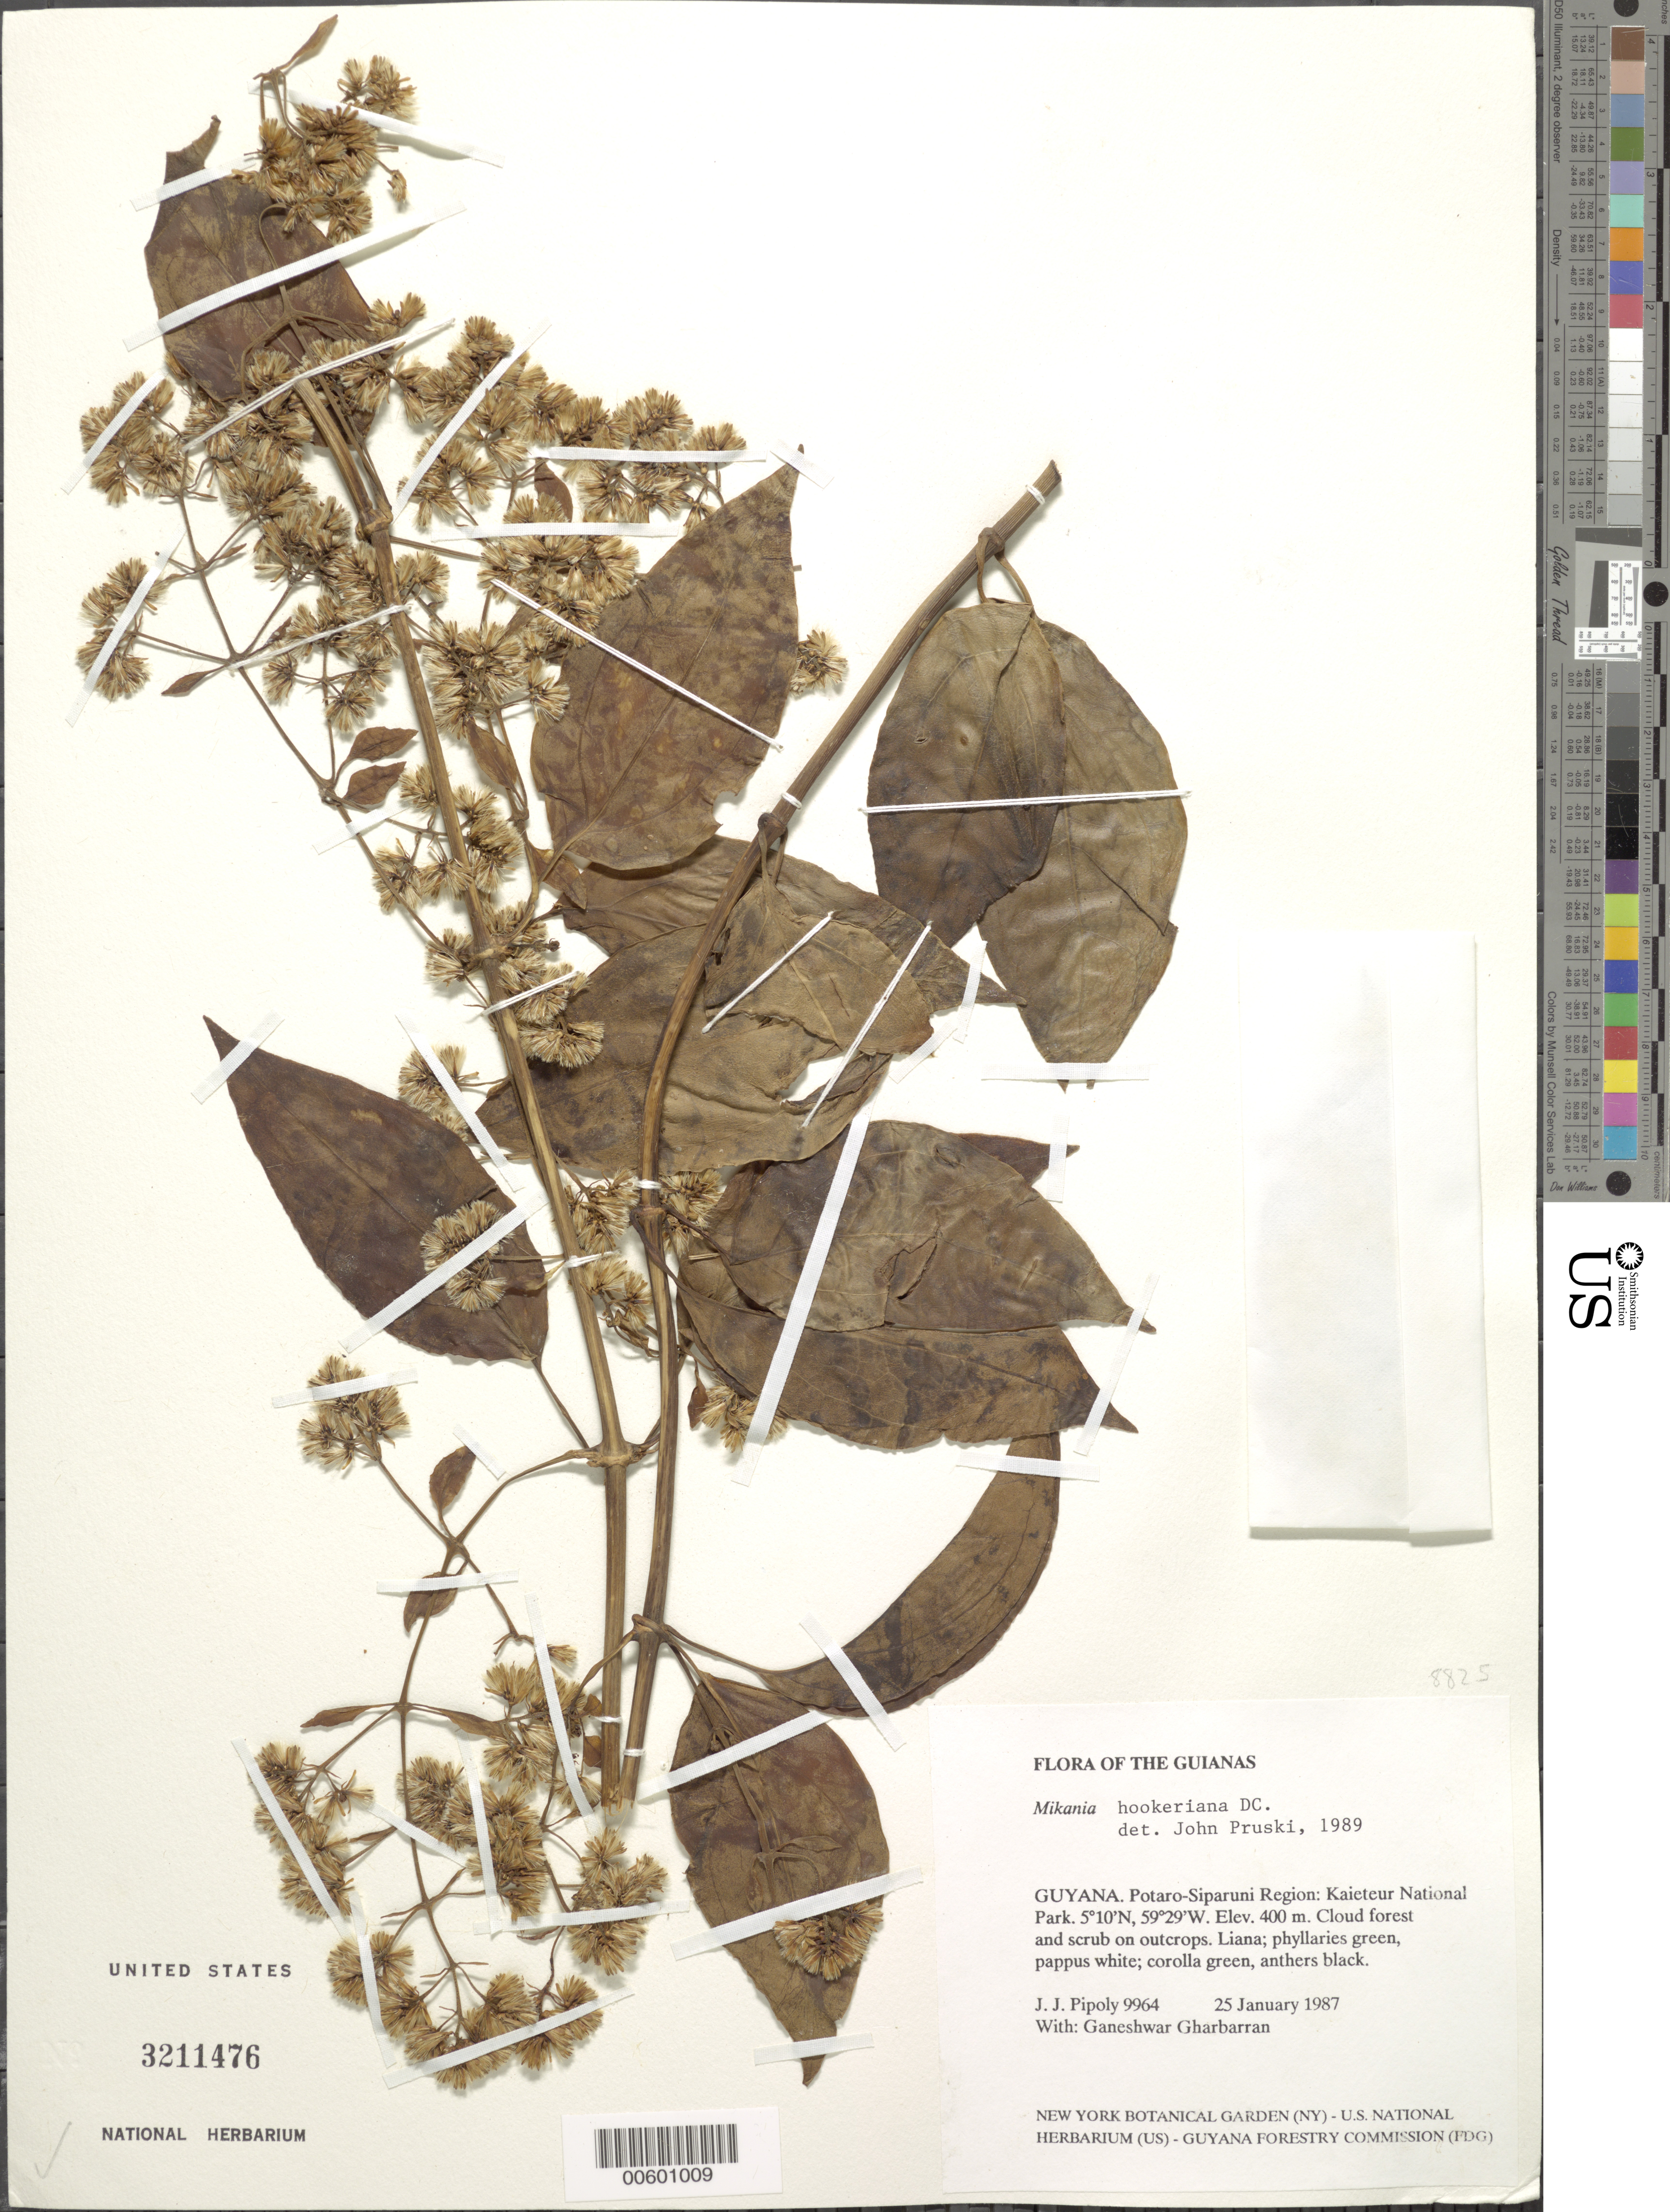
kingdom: Plantae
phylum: Tracheophyta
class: Magnoliopsida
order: Asterales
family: Asteraceae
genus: Mikania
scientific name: Mikania hookeriana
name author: DC.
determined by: Pruski, J. F.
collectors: J. J. Pipoly & G. Gharbarran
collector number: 9964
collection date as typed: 25 January 1987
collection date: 1987-01-25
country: Guyana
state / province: Potaro-Siparuni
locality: Kaieteur National Park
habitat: Cloud forest and scrub on outcrops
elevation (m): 400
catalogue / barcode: US 3211476